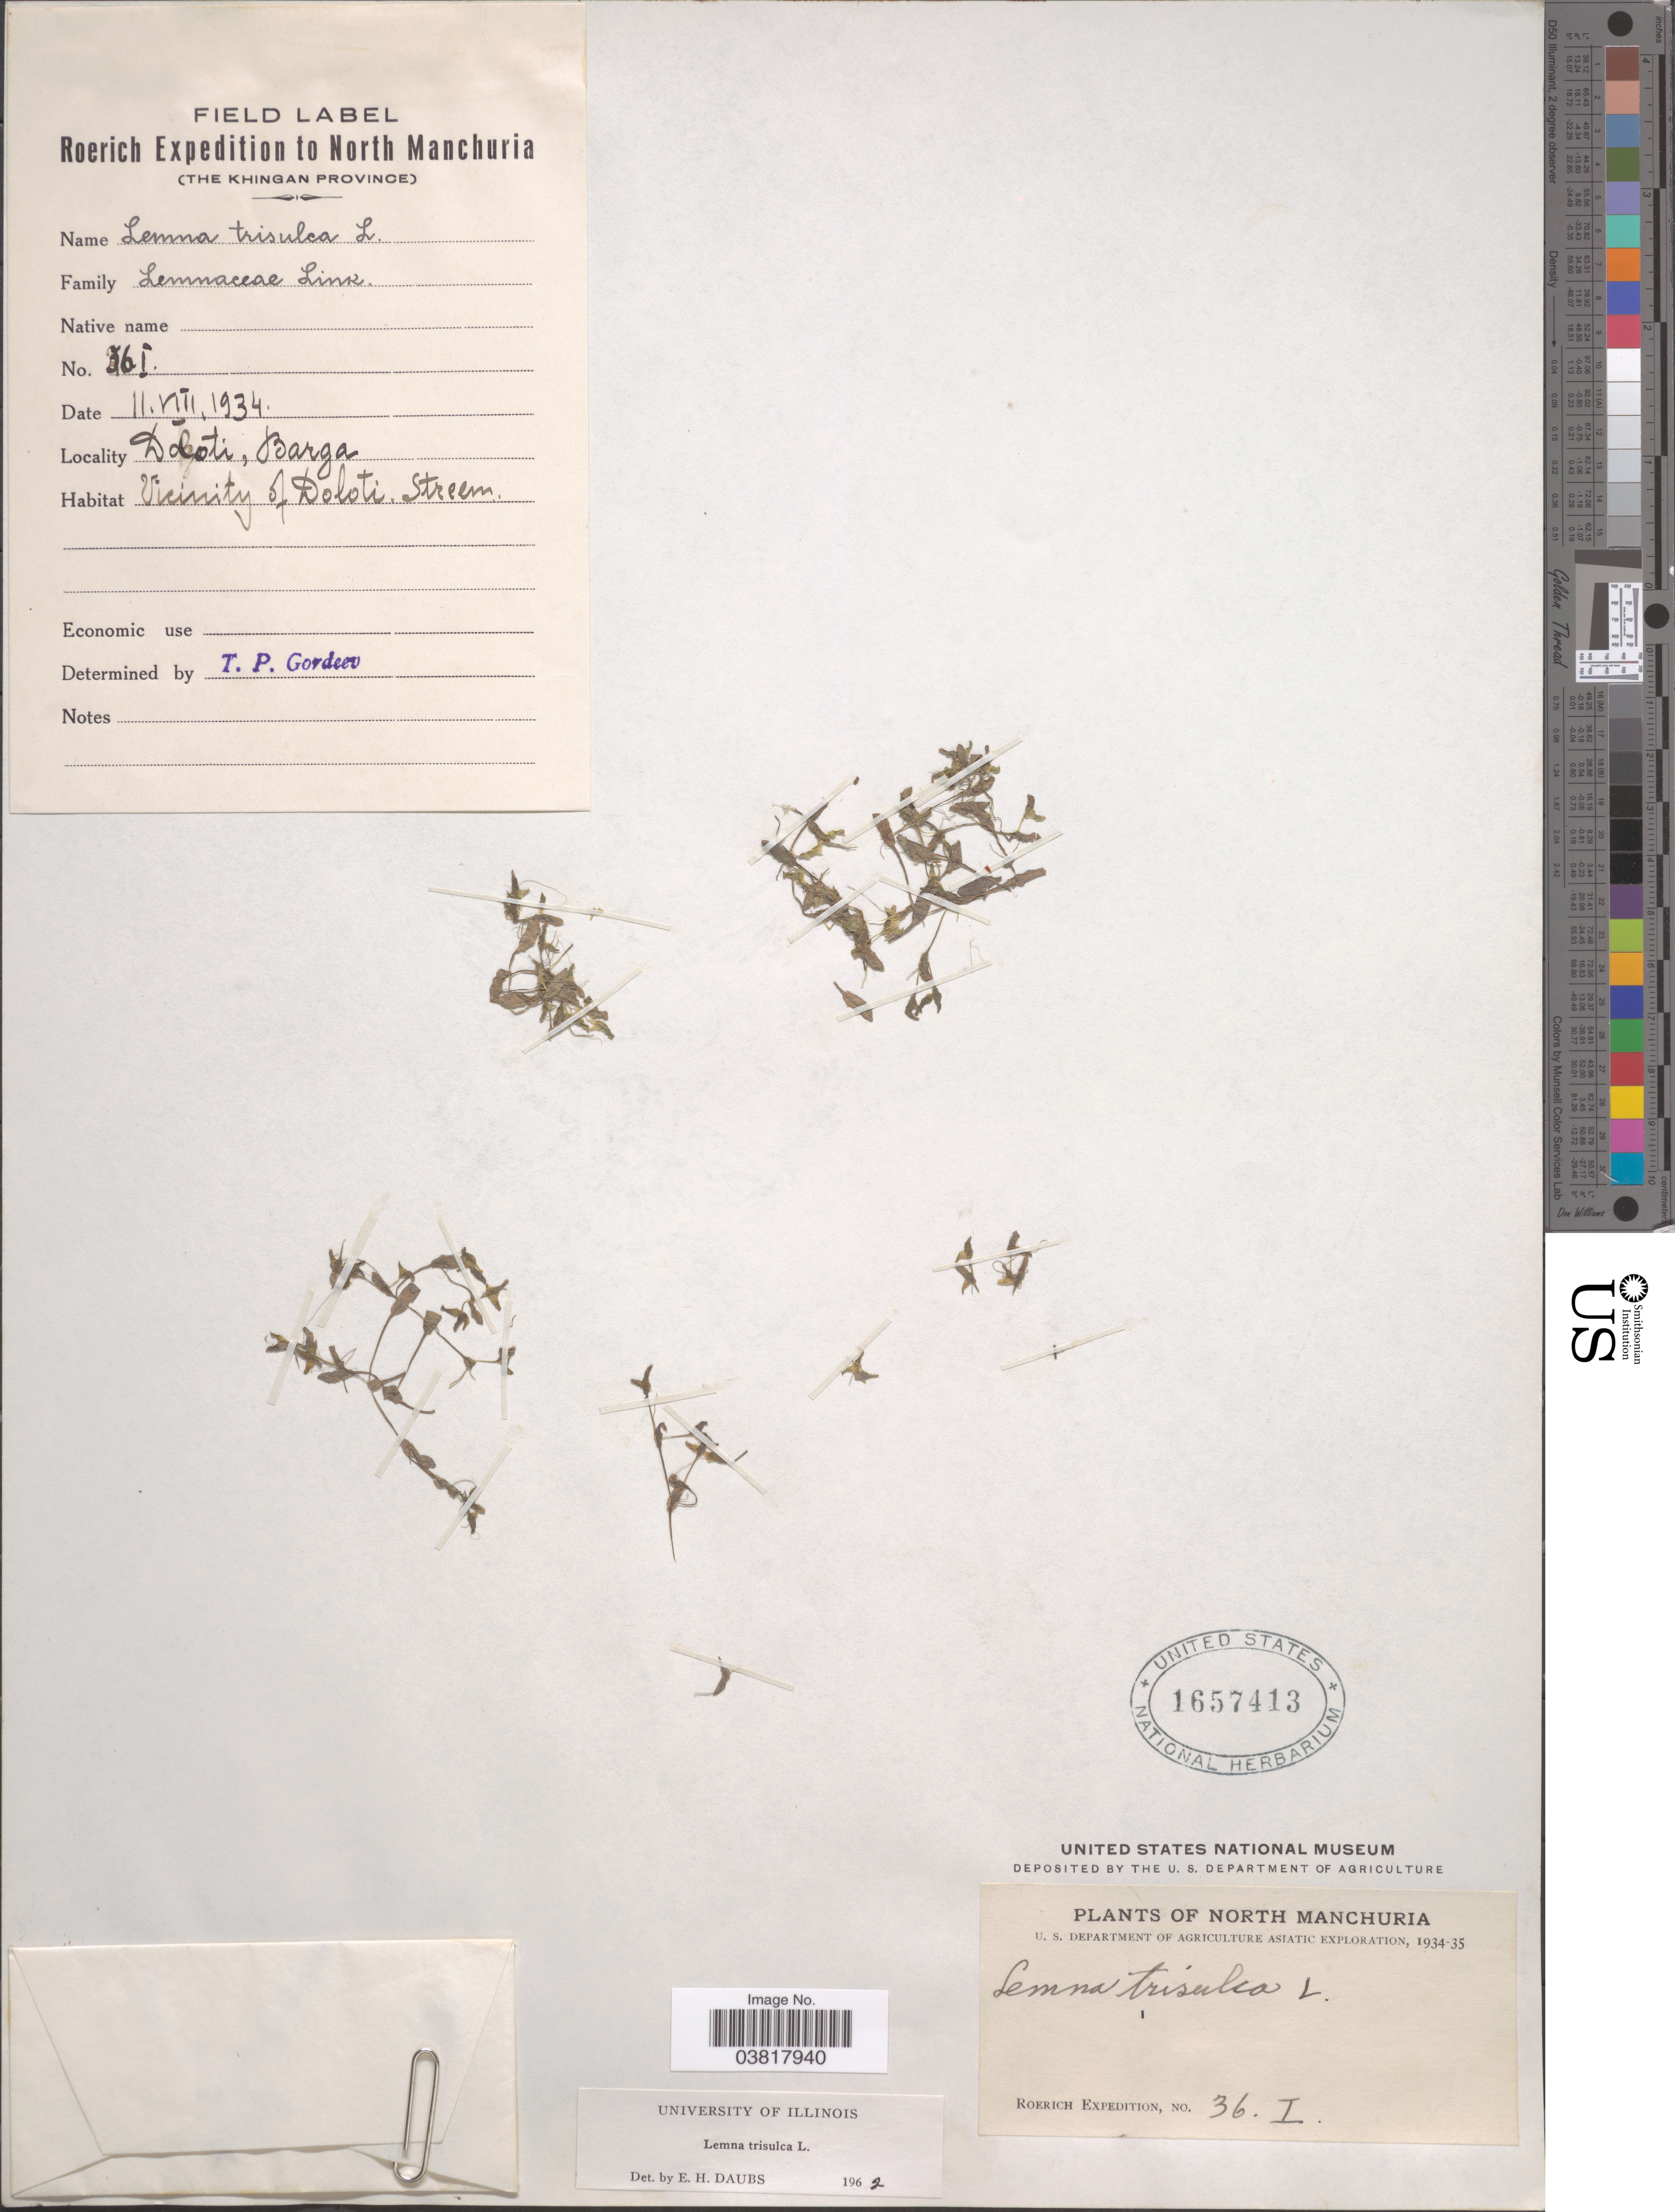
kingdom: Plantae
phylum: Tracheophyta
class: Liliopsida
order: Alismatales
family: Araceae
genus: Lemna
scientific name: Lemna trisulca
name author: L.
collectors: Roerich Expedition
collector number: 36I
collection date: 1934-08-11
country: China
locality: North Manchuria. Khingan Province. Vicinity of Doloti, Barga.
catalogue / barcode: US 1657413